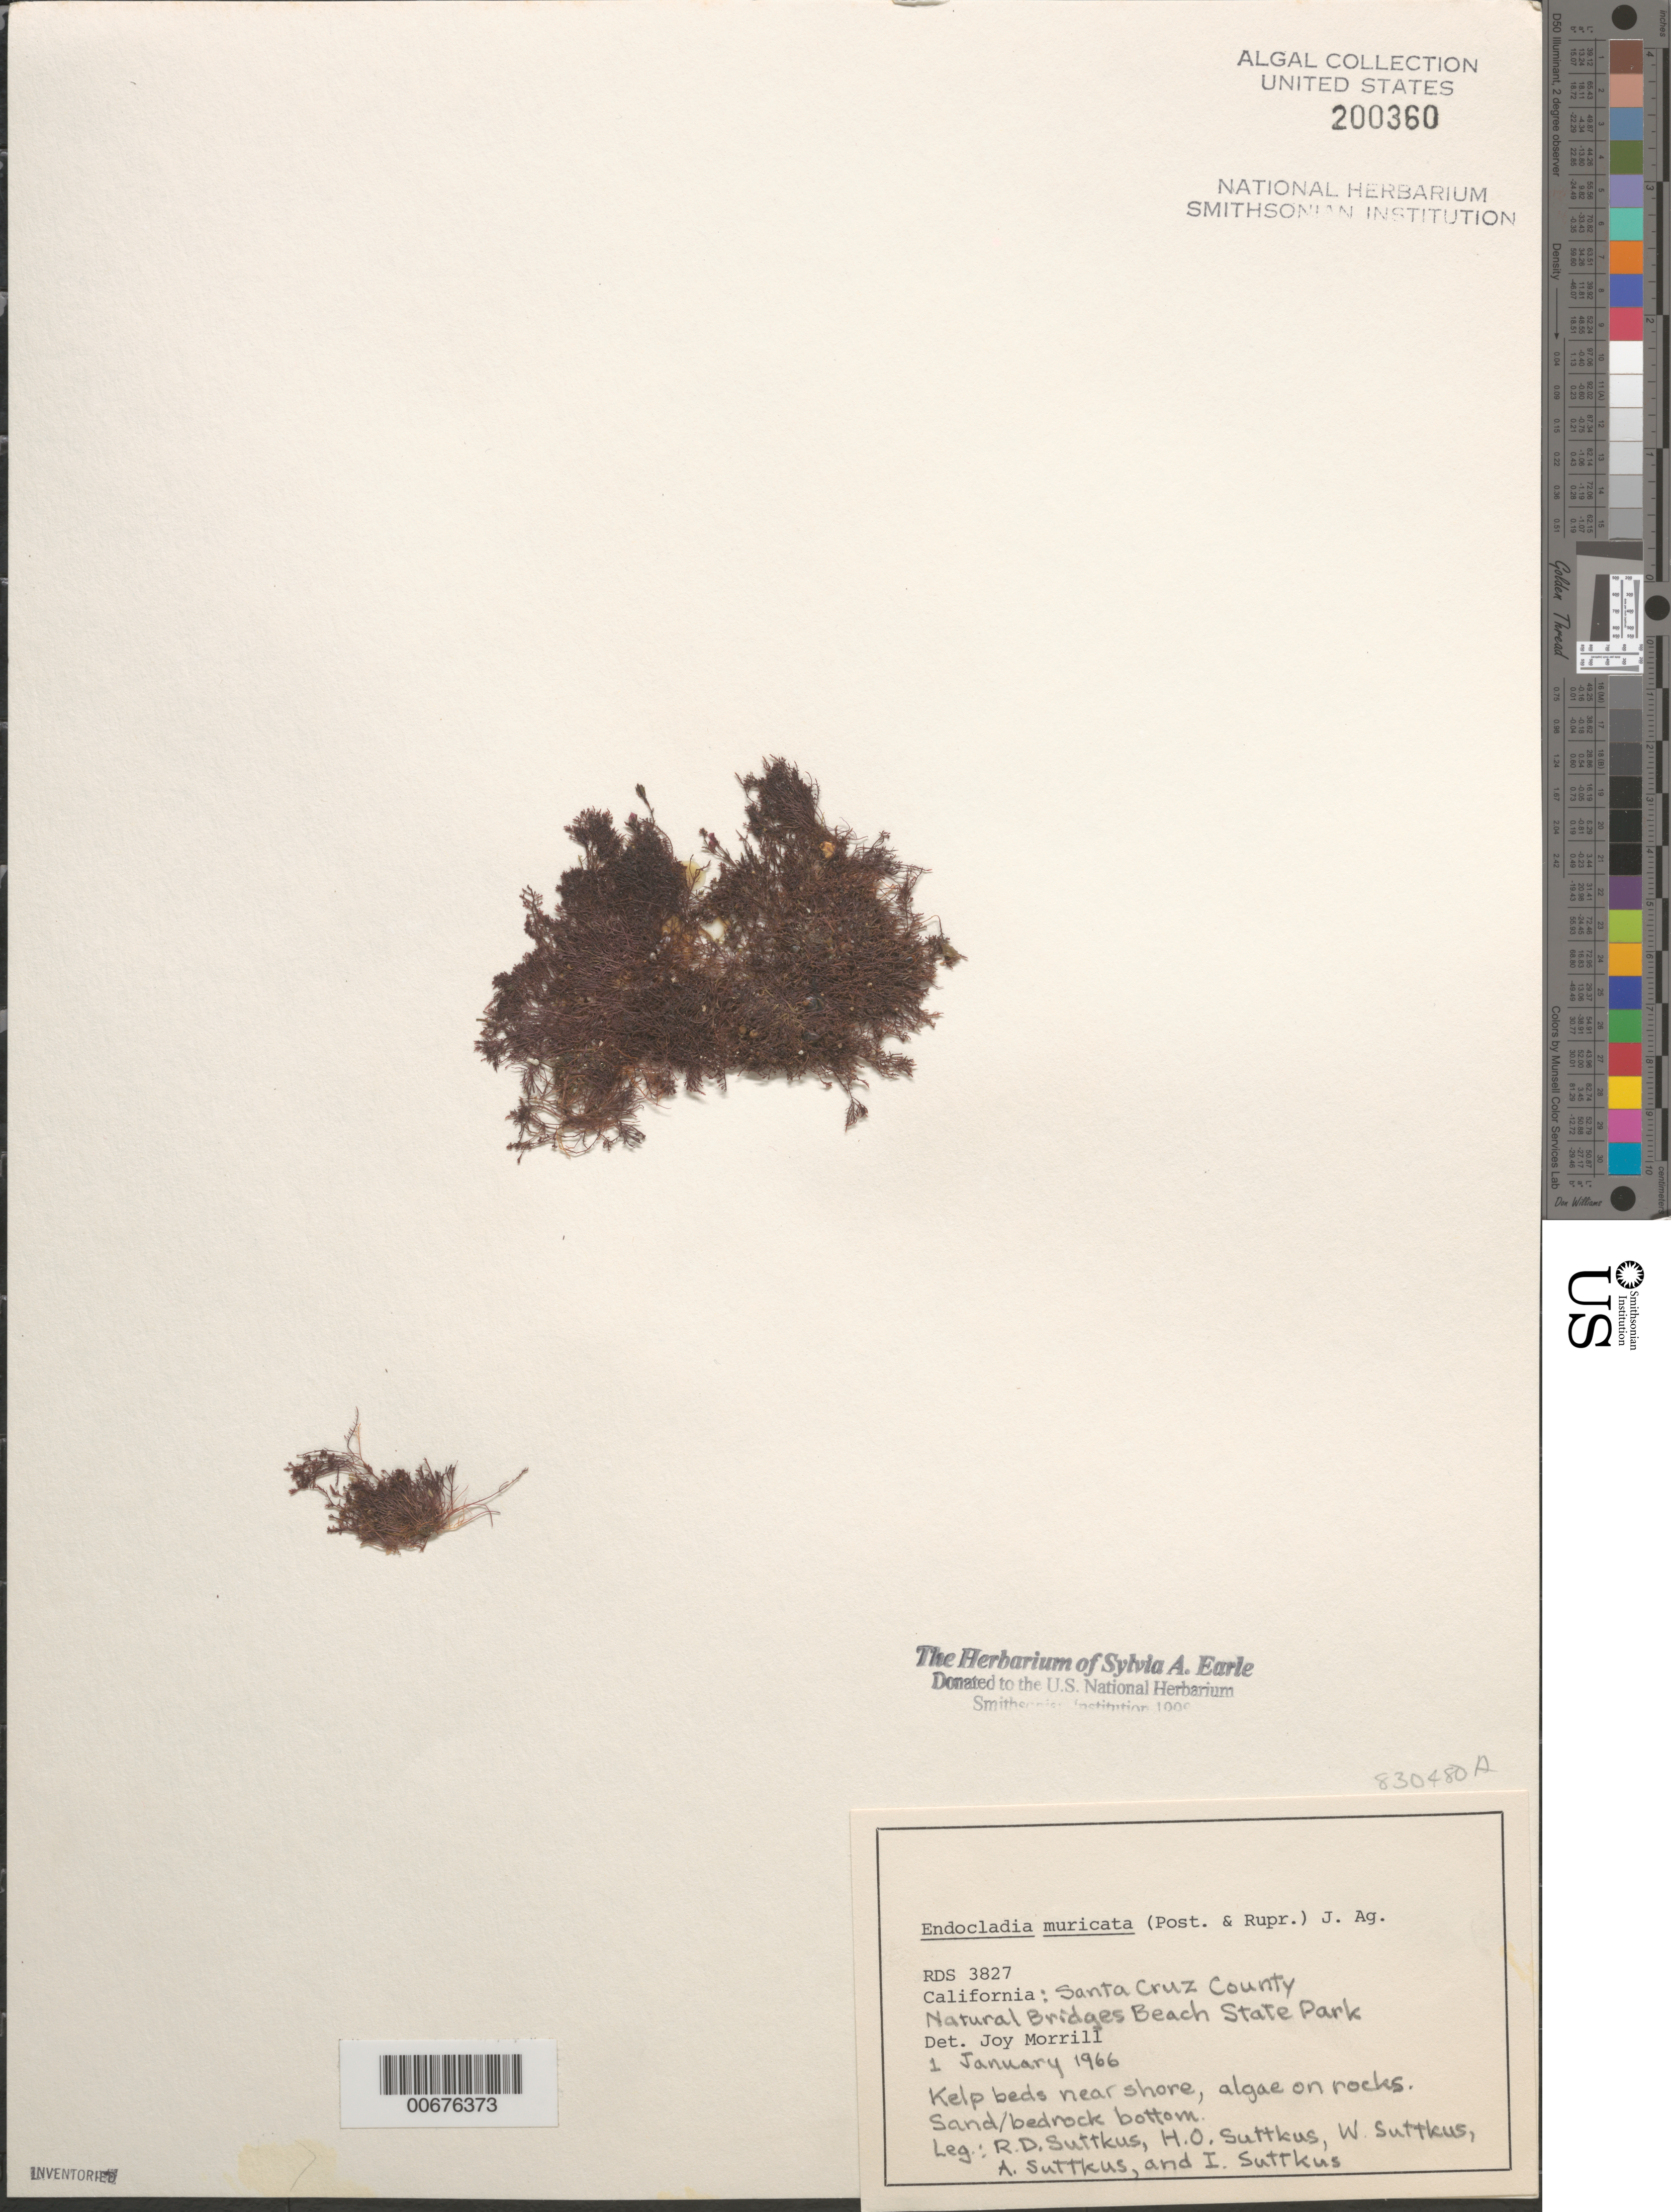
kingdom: Plantae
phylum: Rhodophyta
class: Florideophyceae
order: Gigartinales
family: Endocladiaceae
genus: Endocladia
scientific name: Endocladia muricata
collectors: R. Suttkus, H. Suttkus, W. Suttkus, A. Suttkus & I. Suttkus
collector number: RDS3827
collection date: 1966-01-01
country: United States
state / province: California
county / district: Santa Cruz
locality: Santa Cruz County. Natural Bridges Beach State Park.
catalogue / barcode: US 200360